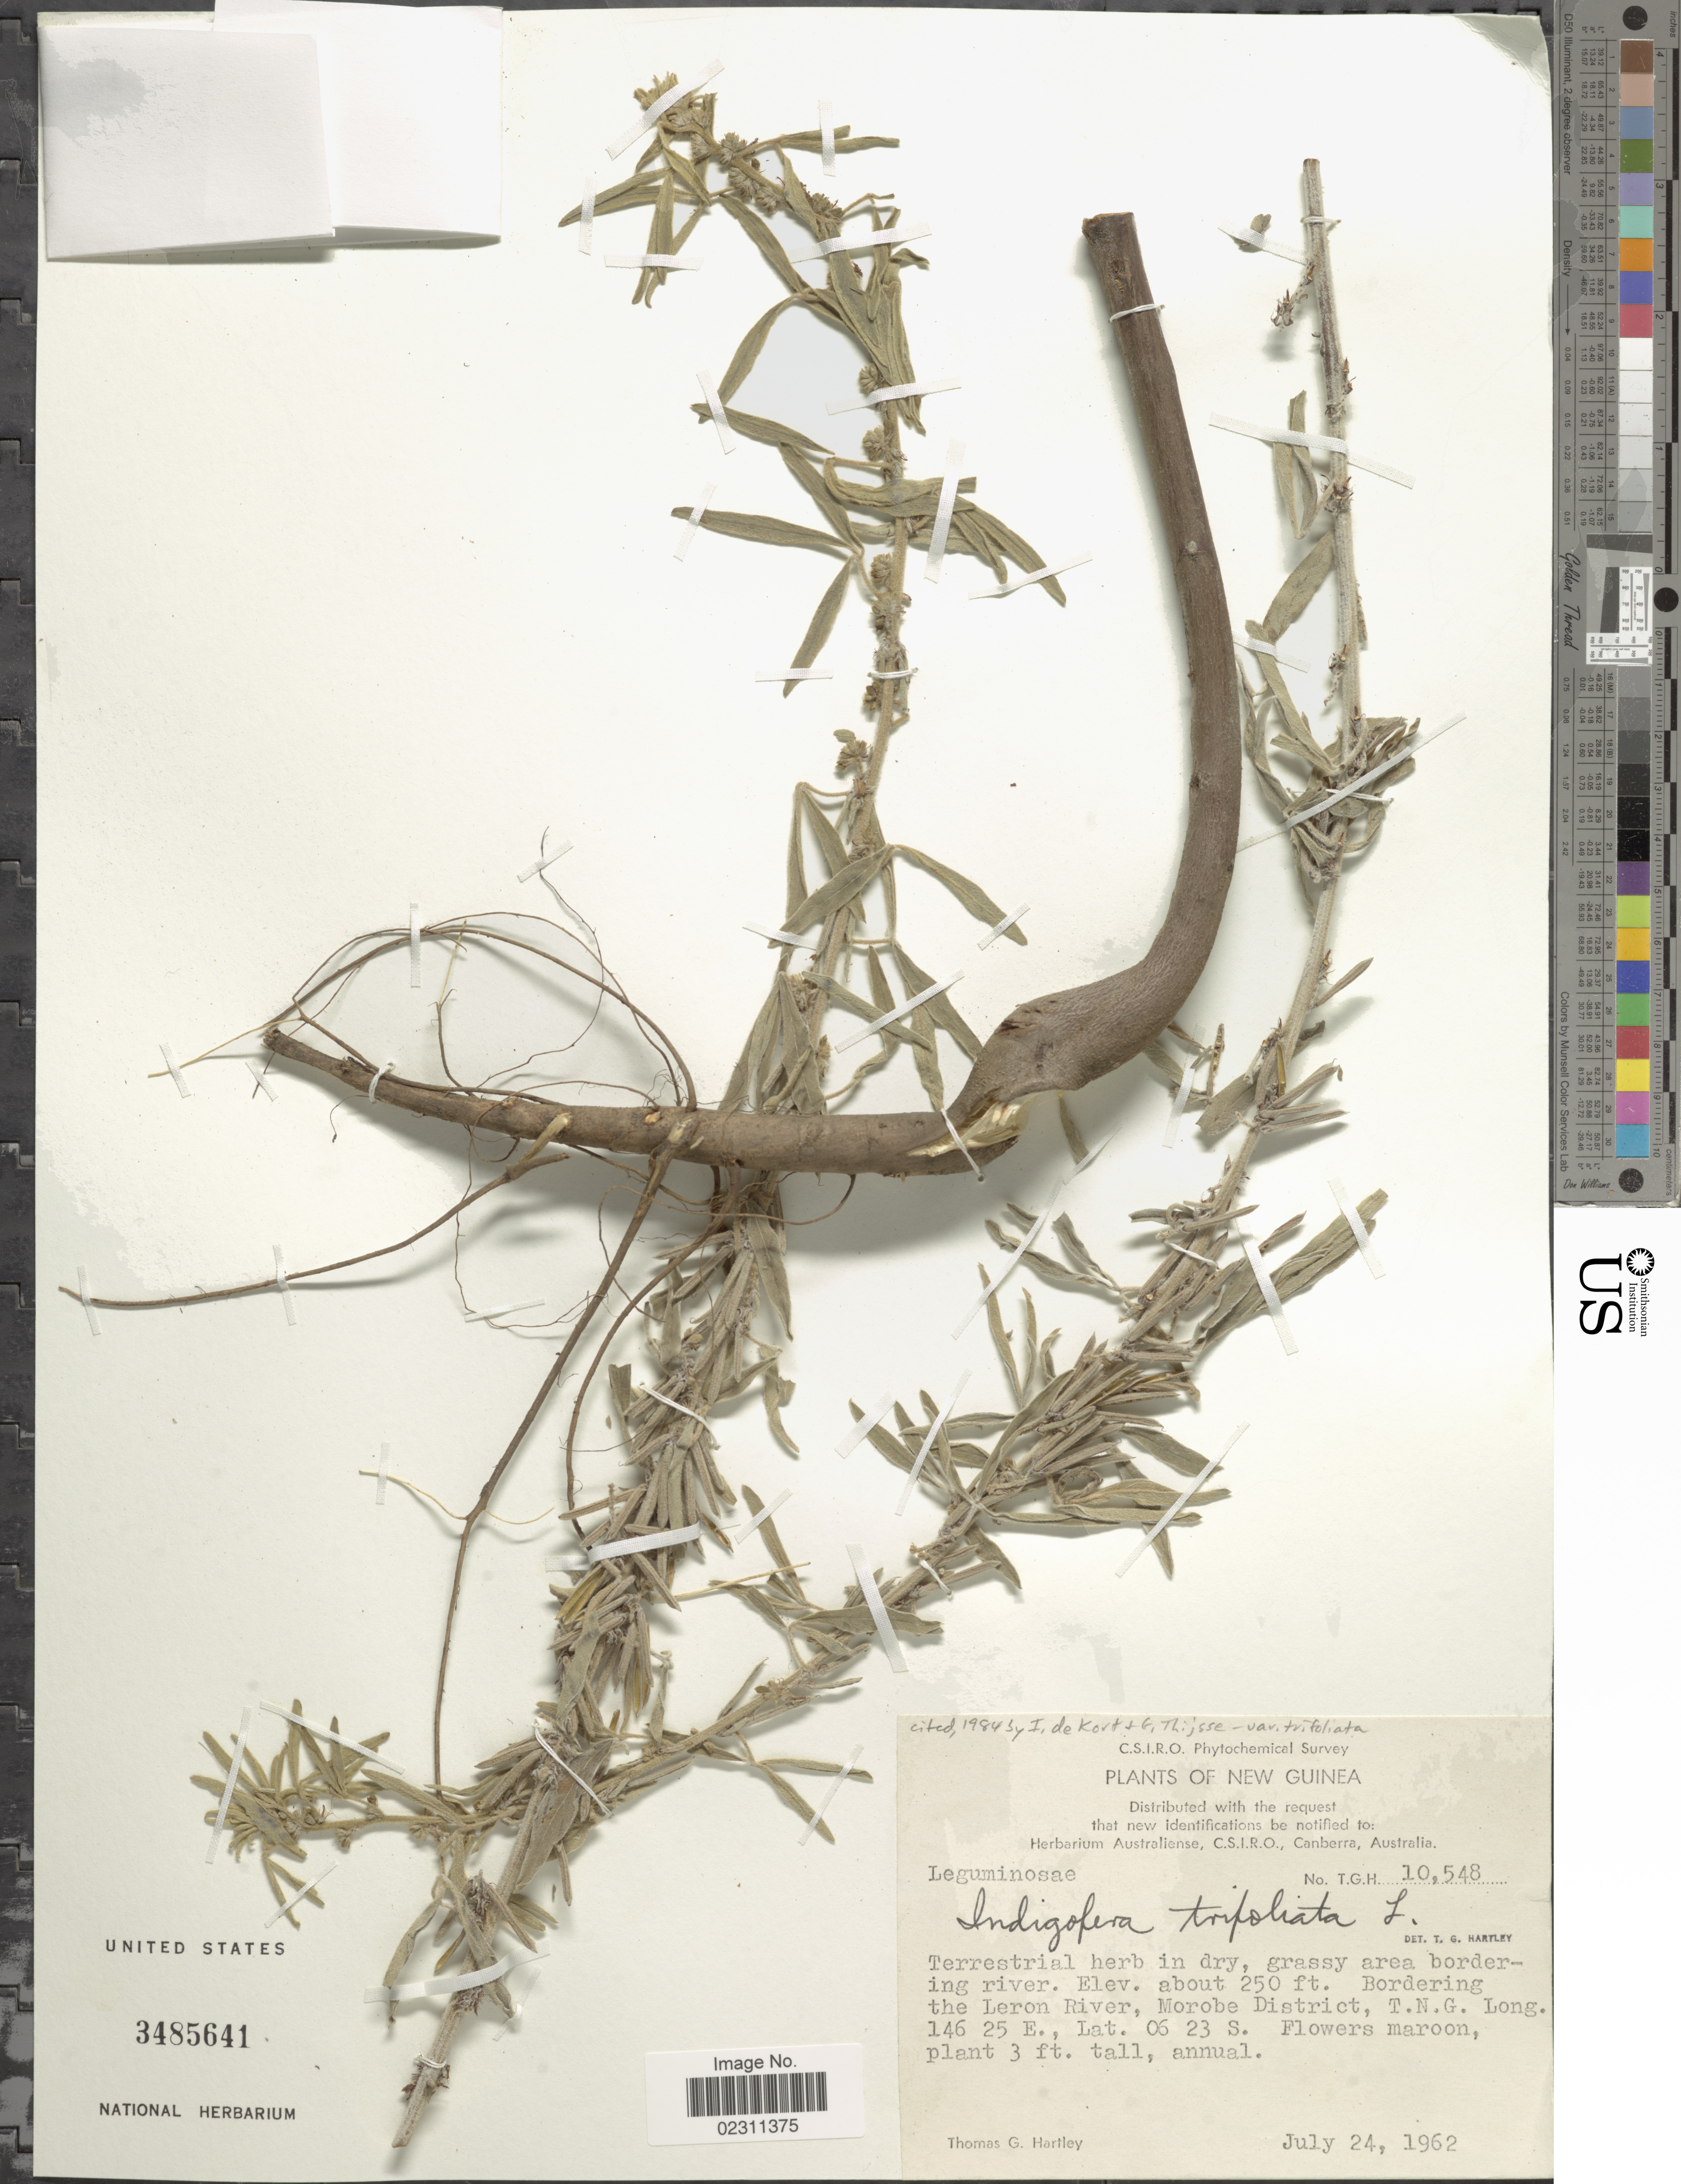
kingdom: Plantae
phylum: Tracheophyta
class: Magnoliopsida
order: Fabales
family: Fabaceae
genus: Indigofera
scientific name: Indigofera trifoliata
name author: L.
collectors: T. G. Hartley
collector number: TGH10548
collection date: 1962-07-24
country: Papua New Guinea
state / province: Morobe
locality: New Guinea. Bordering the Leron River, Morobe District, T.N.G.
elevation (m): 76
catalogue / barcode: US 3485641